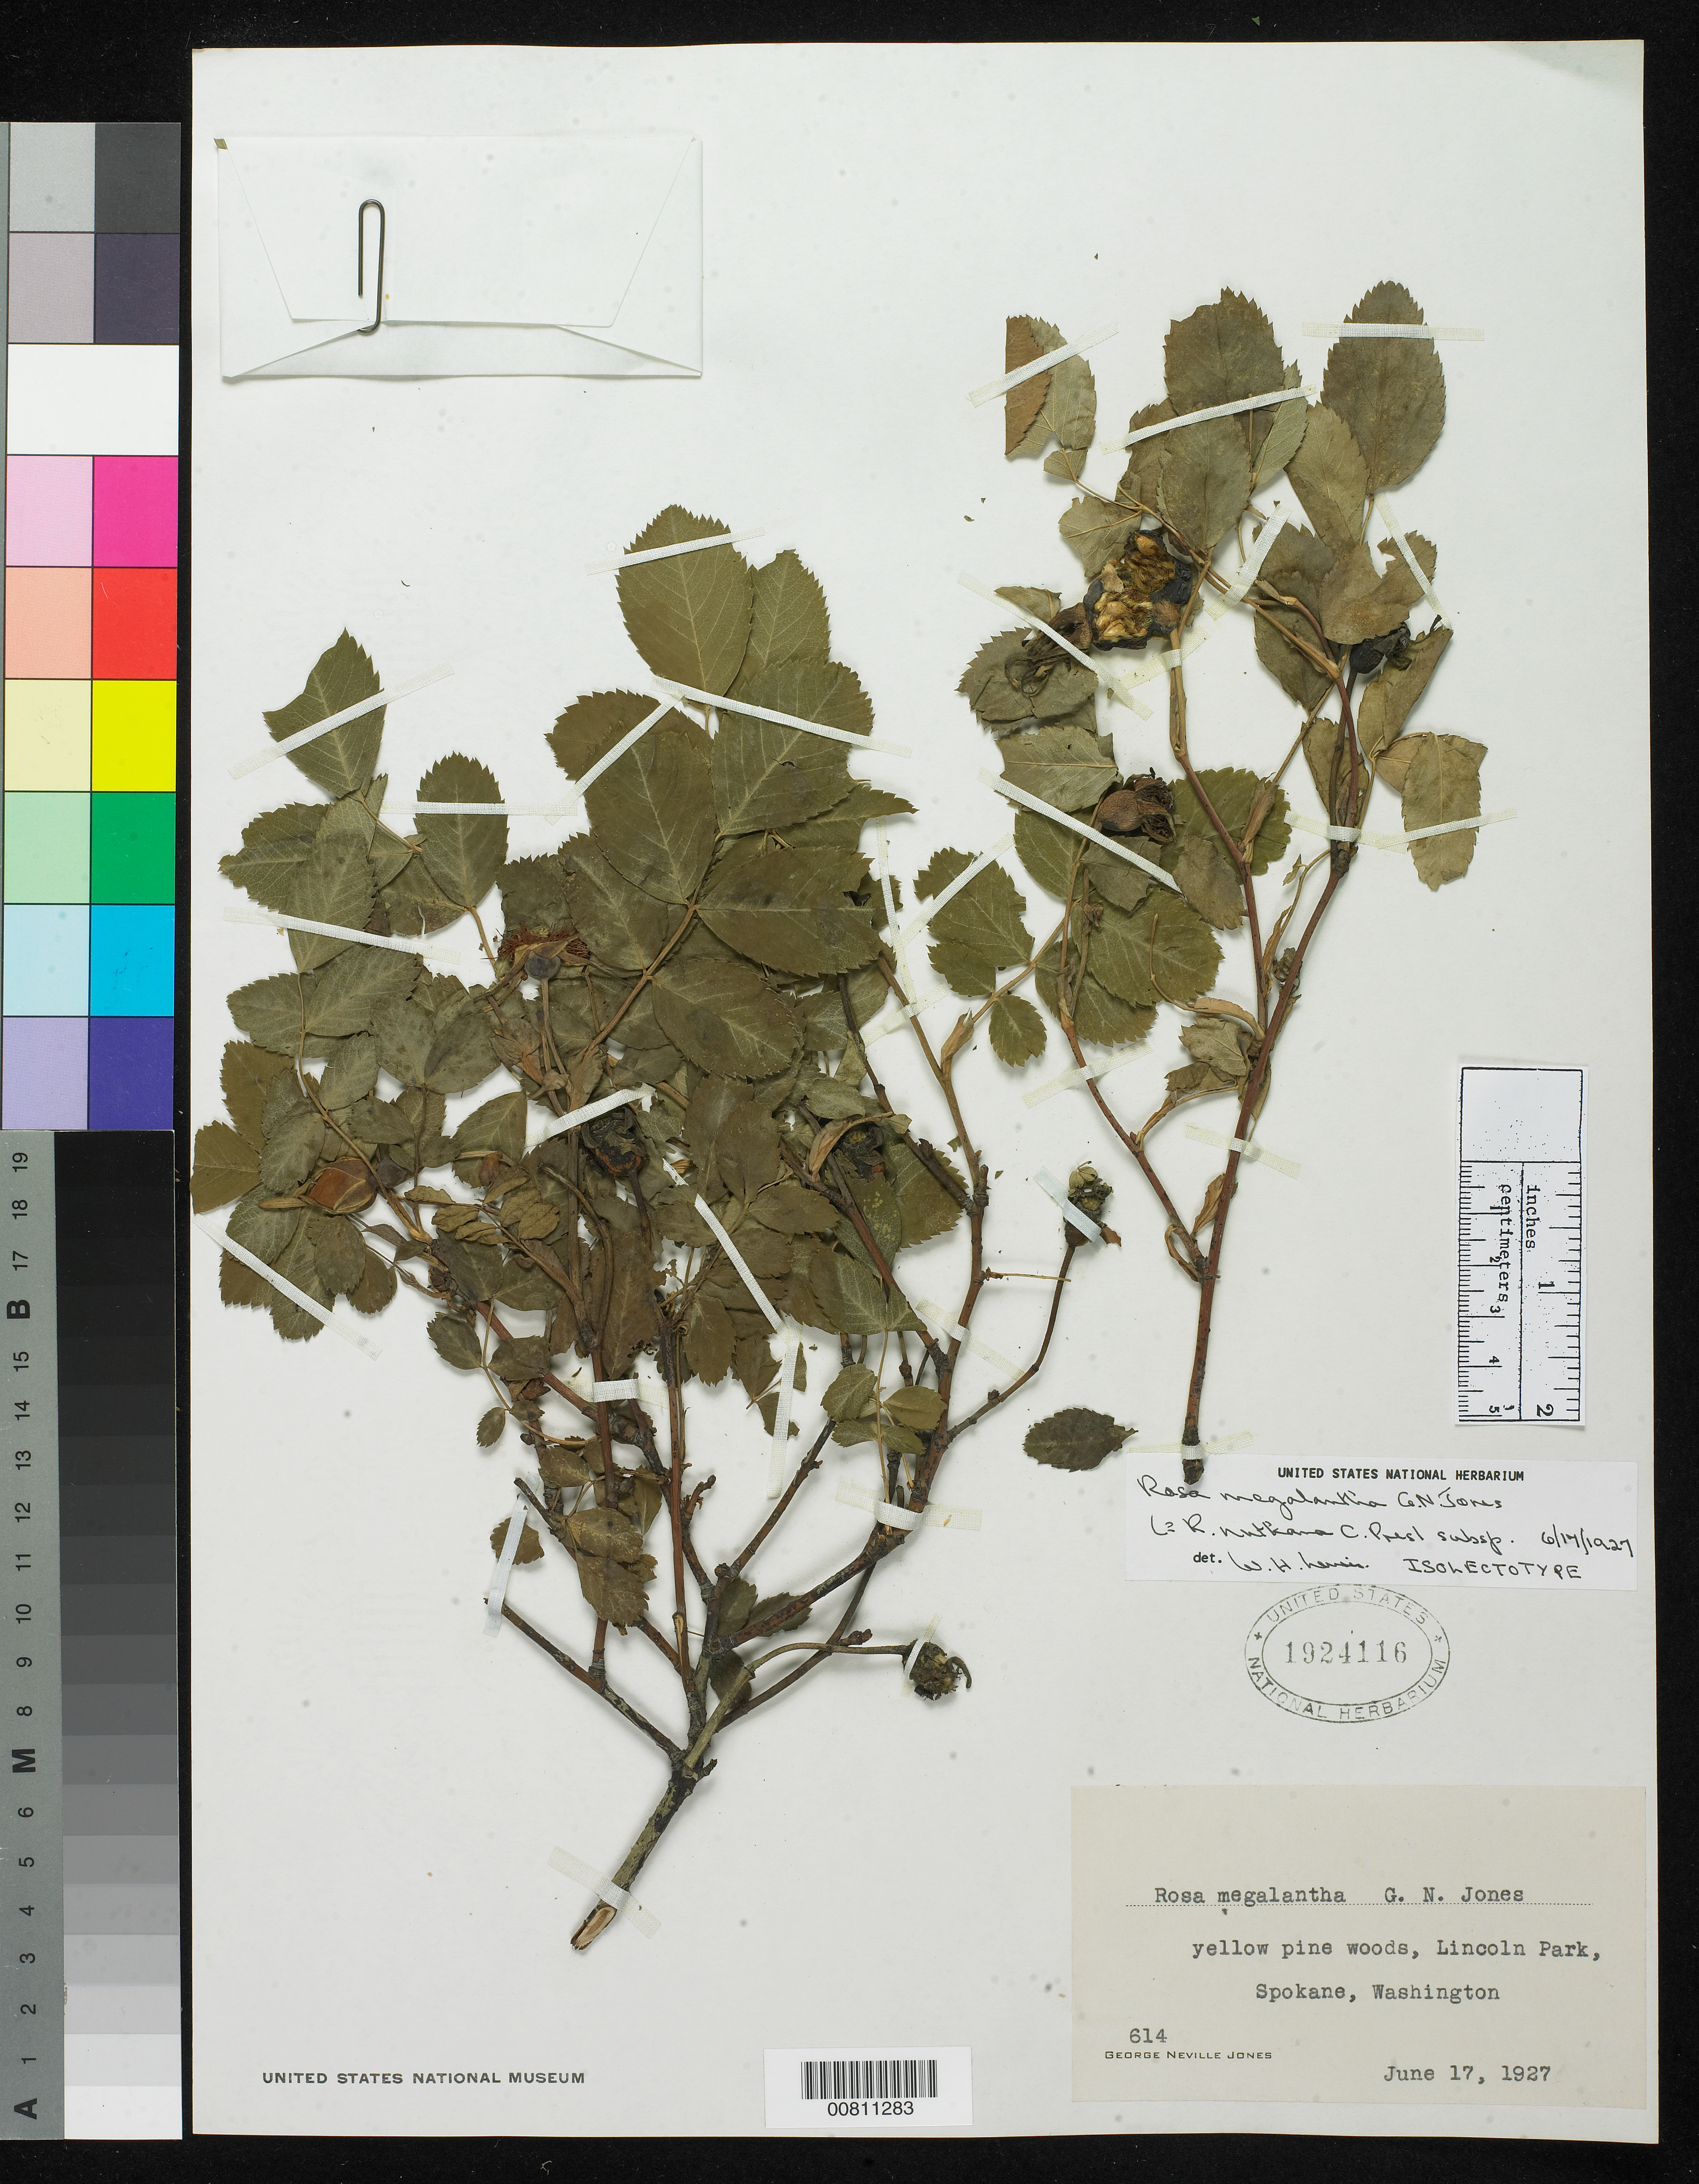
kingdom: Plantae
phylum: Tracheophyta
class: Magnoliopsida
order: Rosales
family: Rosaceae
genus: Rosa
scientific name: Rosa megalantha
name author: G.N. Jones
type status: Possible Type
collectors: G. N. Jones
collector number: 614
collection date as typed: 17 Jun 1927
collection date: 1927-06-17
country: United States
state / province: Washington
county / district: Spokane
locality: Yellow pine woods, Lincoln Park, Spokane, Washington.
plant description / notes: Annotated by Lewis as "isolectotype" (apparently ined.).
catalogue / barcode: US 1924116